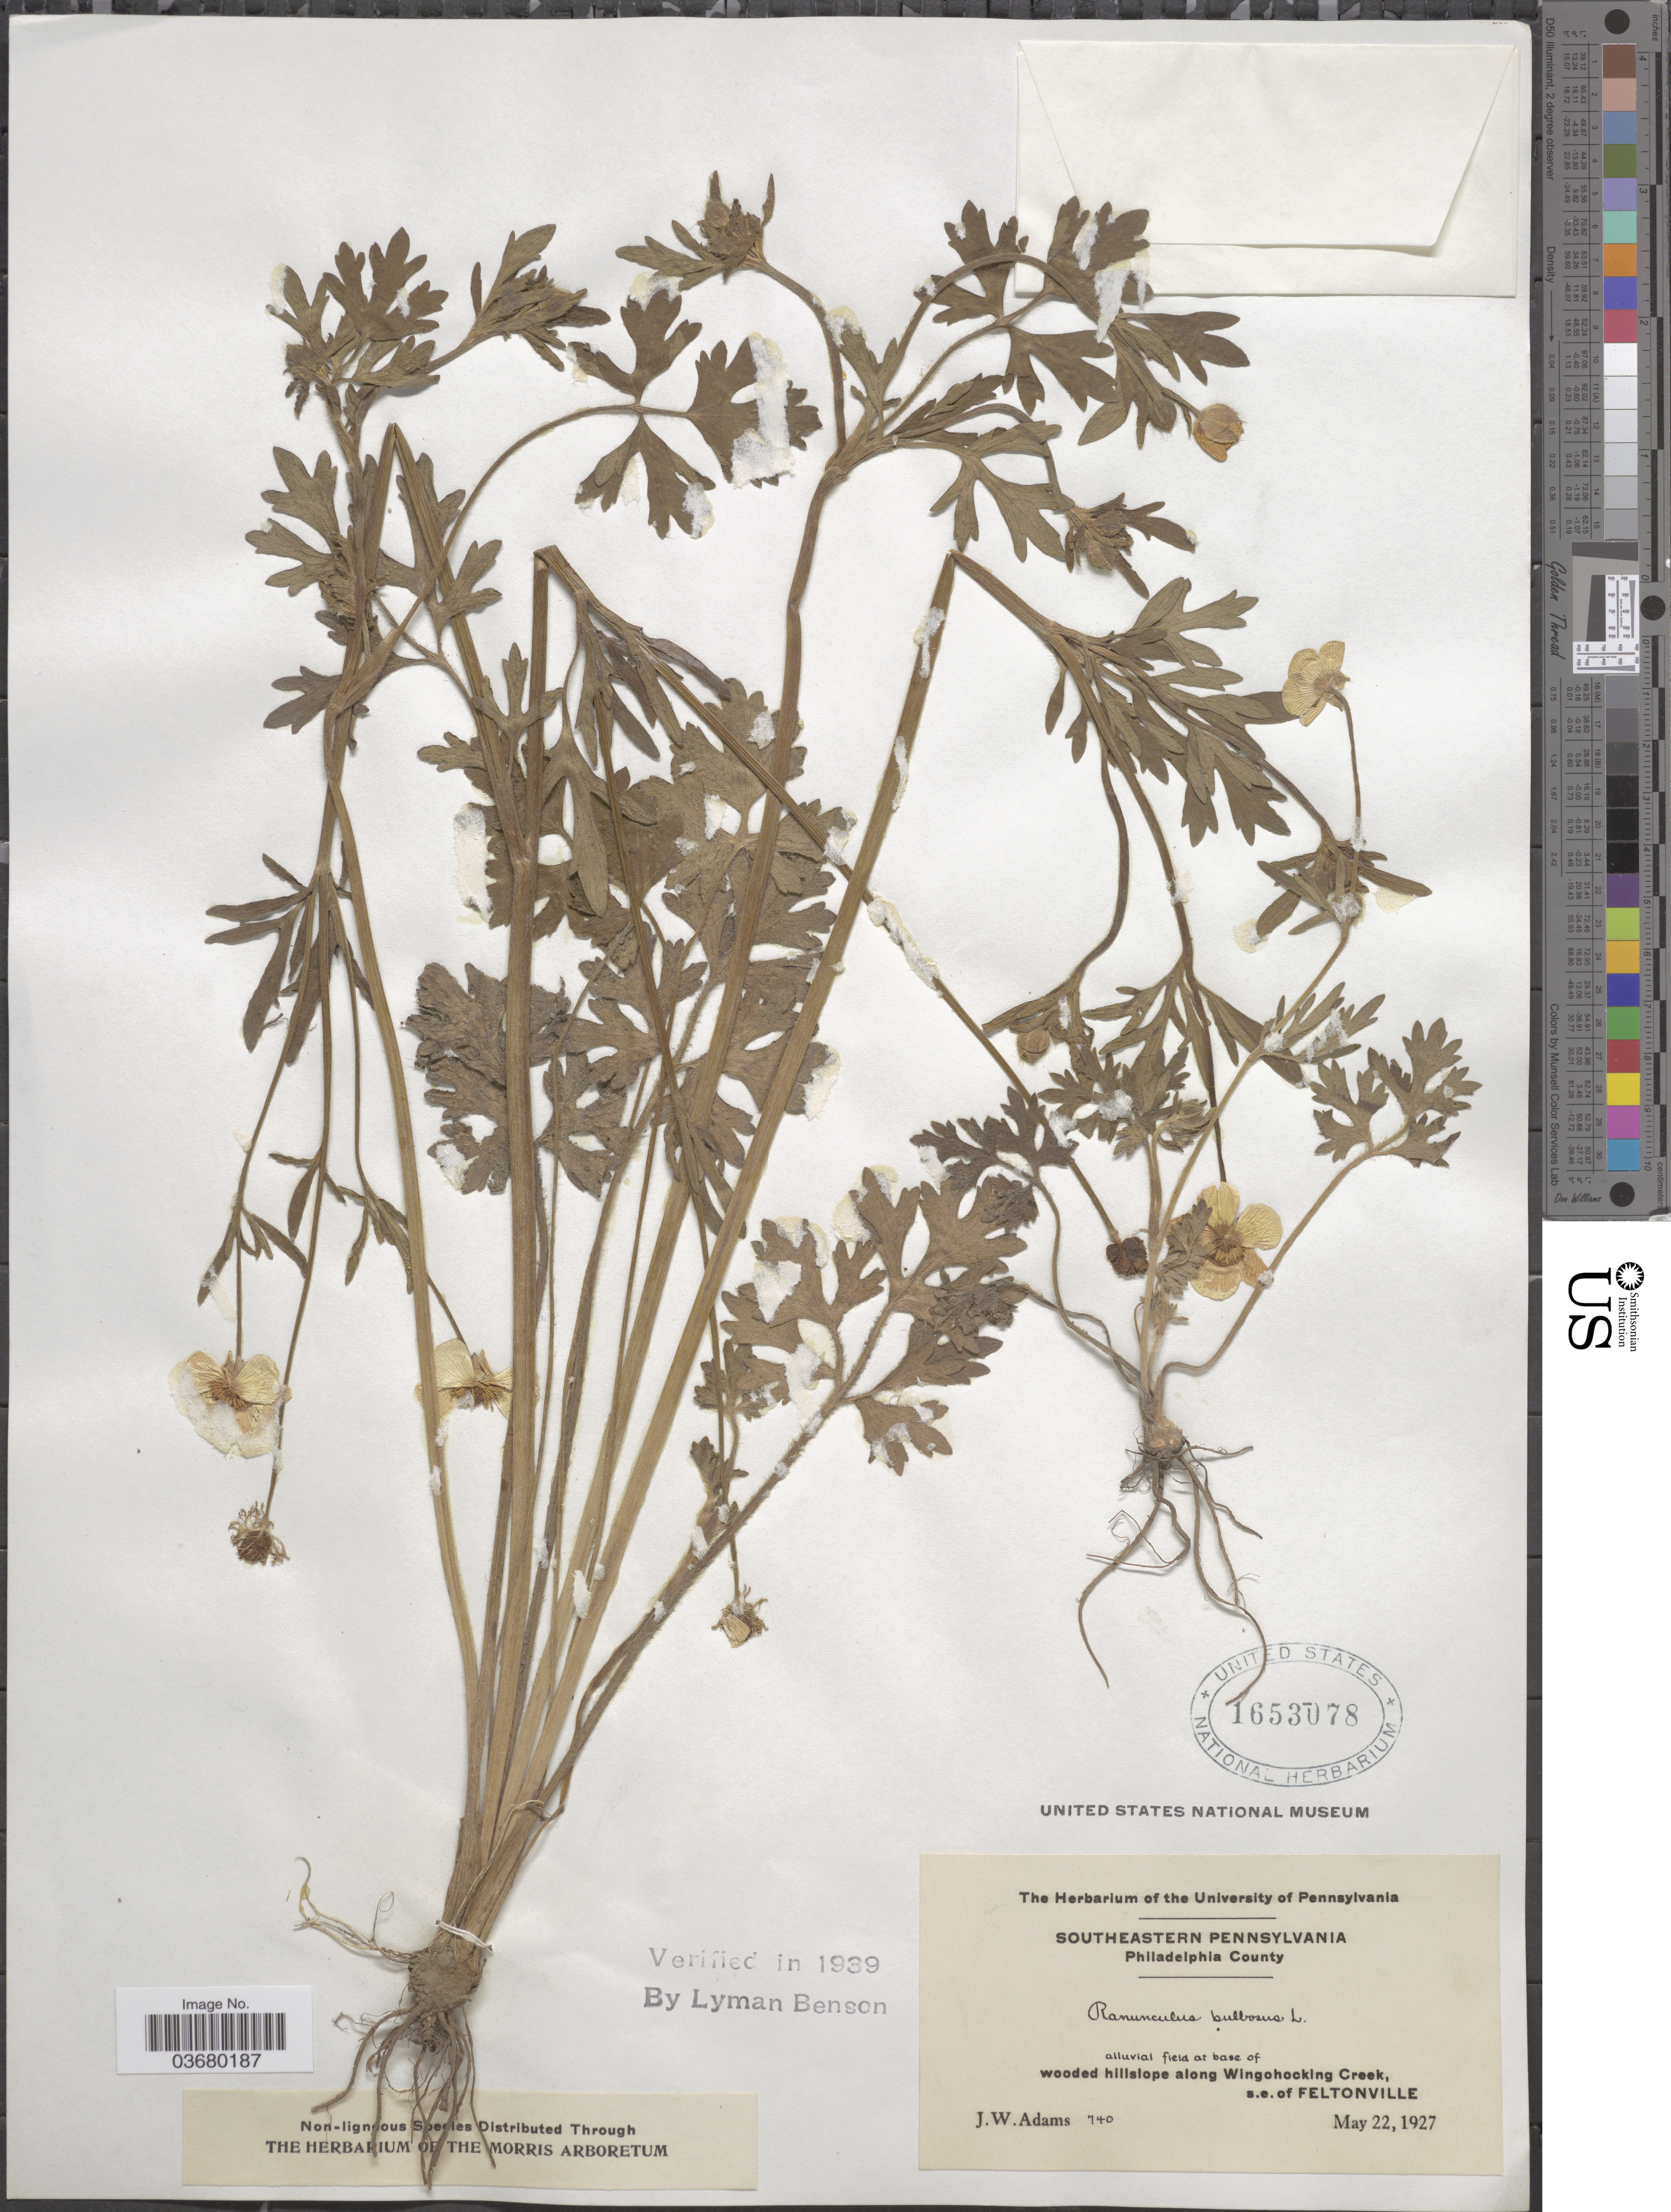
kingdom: Plantae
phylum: Tracheophyta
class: Magnoliopsida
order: Ranunculales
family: Ranunculaceae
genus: Ranunculus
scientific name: Ranunculus bulbosus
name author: L.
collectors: J. Adams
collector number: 740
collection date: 1927-05-22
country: United States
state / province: Pennsylvania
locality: Southeastern Pennsylvania. Philadelphia County. Wooded hillslope along Wingohocking Creek, s.e. of Feltonville.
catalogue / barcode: US 1653078